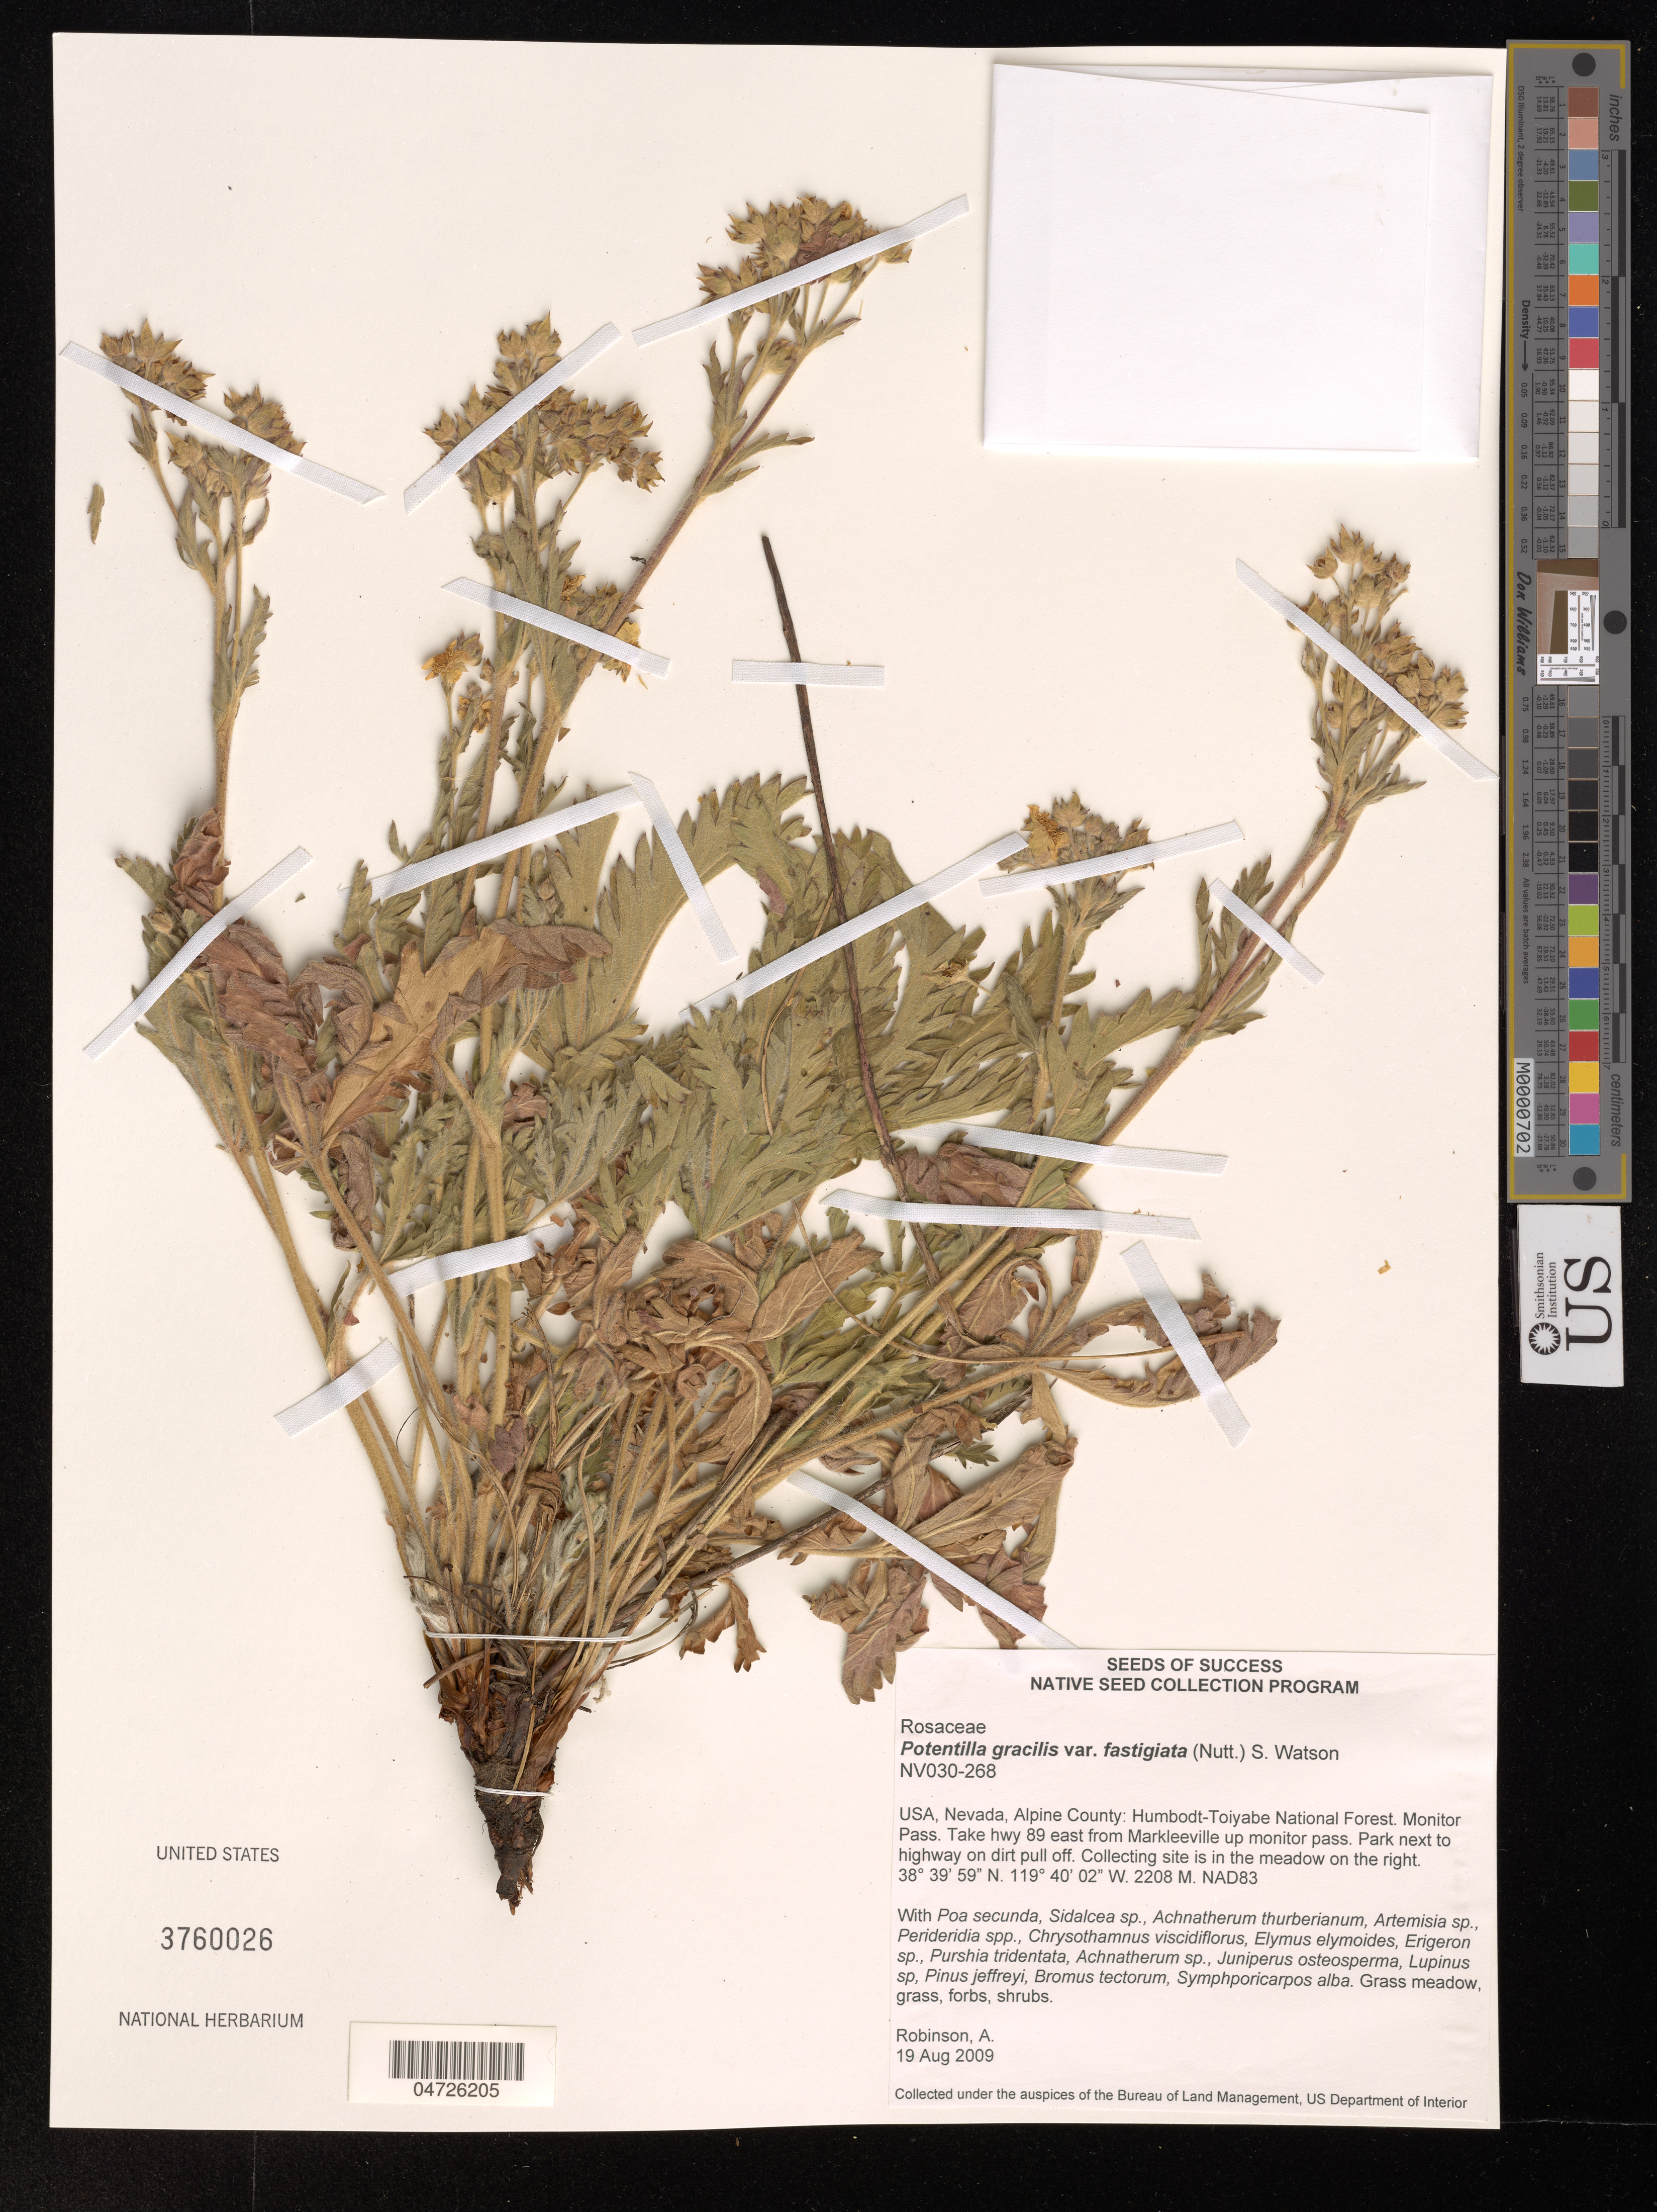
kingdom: Plantae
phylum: Tracheophyta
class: Magnoliopsida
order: Rosales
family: Rosaceae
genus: Potentilla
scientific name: Potentilla gracilis var. fastigiata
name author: (Nutt.) S. Watson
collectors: A. Robinson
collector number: NV030-268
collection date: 2009-08-19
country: United States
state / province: California / Nevada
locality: Alpine County: Humboldt-Toiyabe National Forest. Monitor Pass. Take hwy 89 east from Markleeville up monitor pass. Park next to highway on dirt pull off. Collecting site is in the meadow on the right. NAD83.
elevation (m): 2208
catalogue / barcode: US 3760026